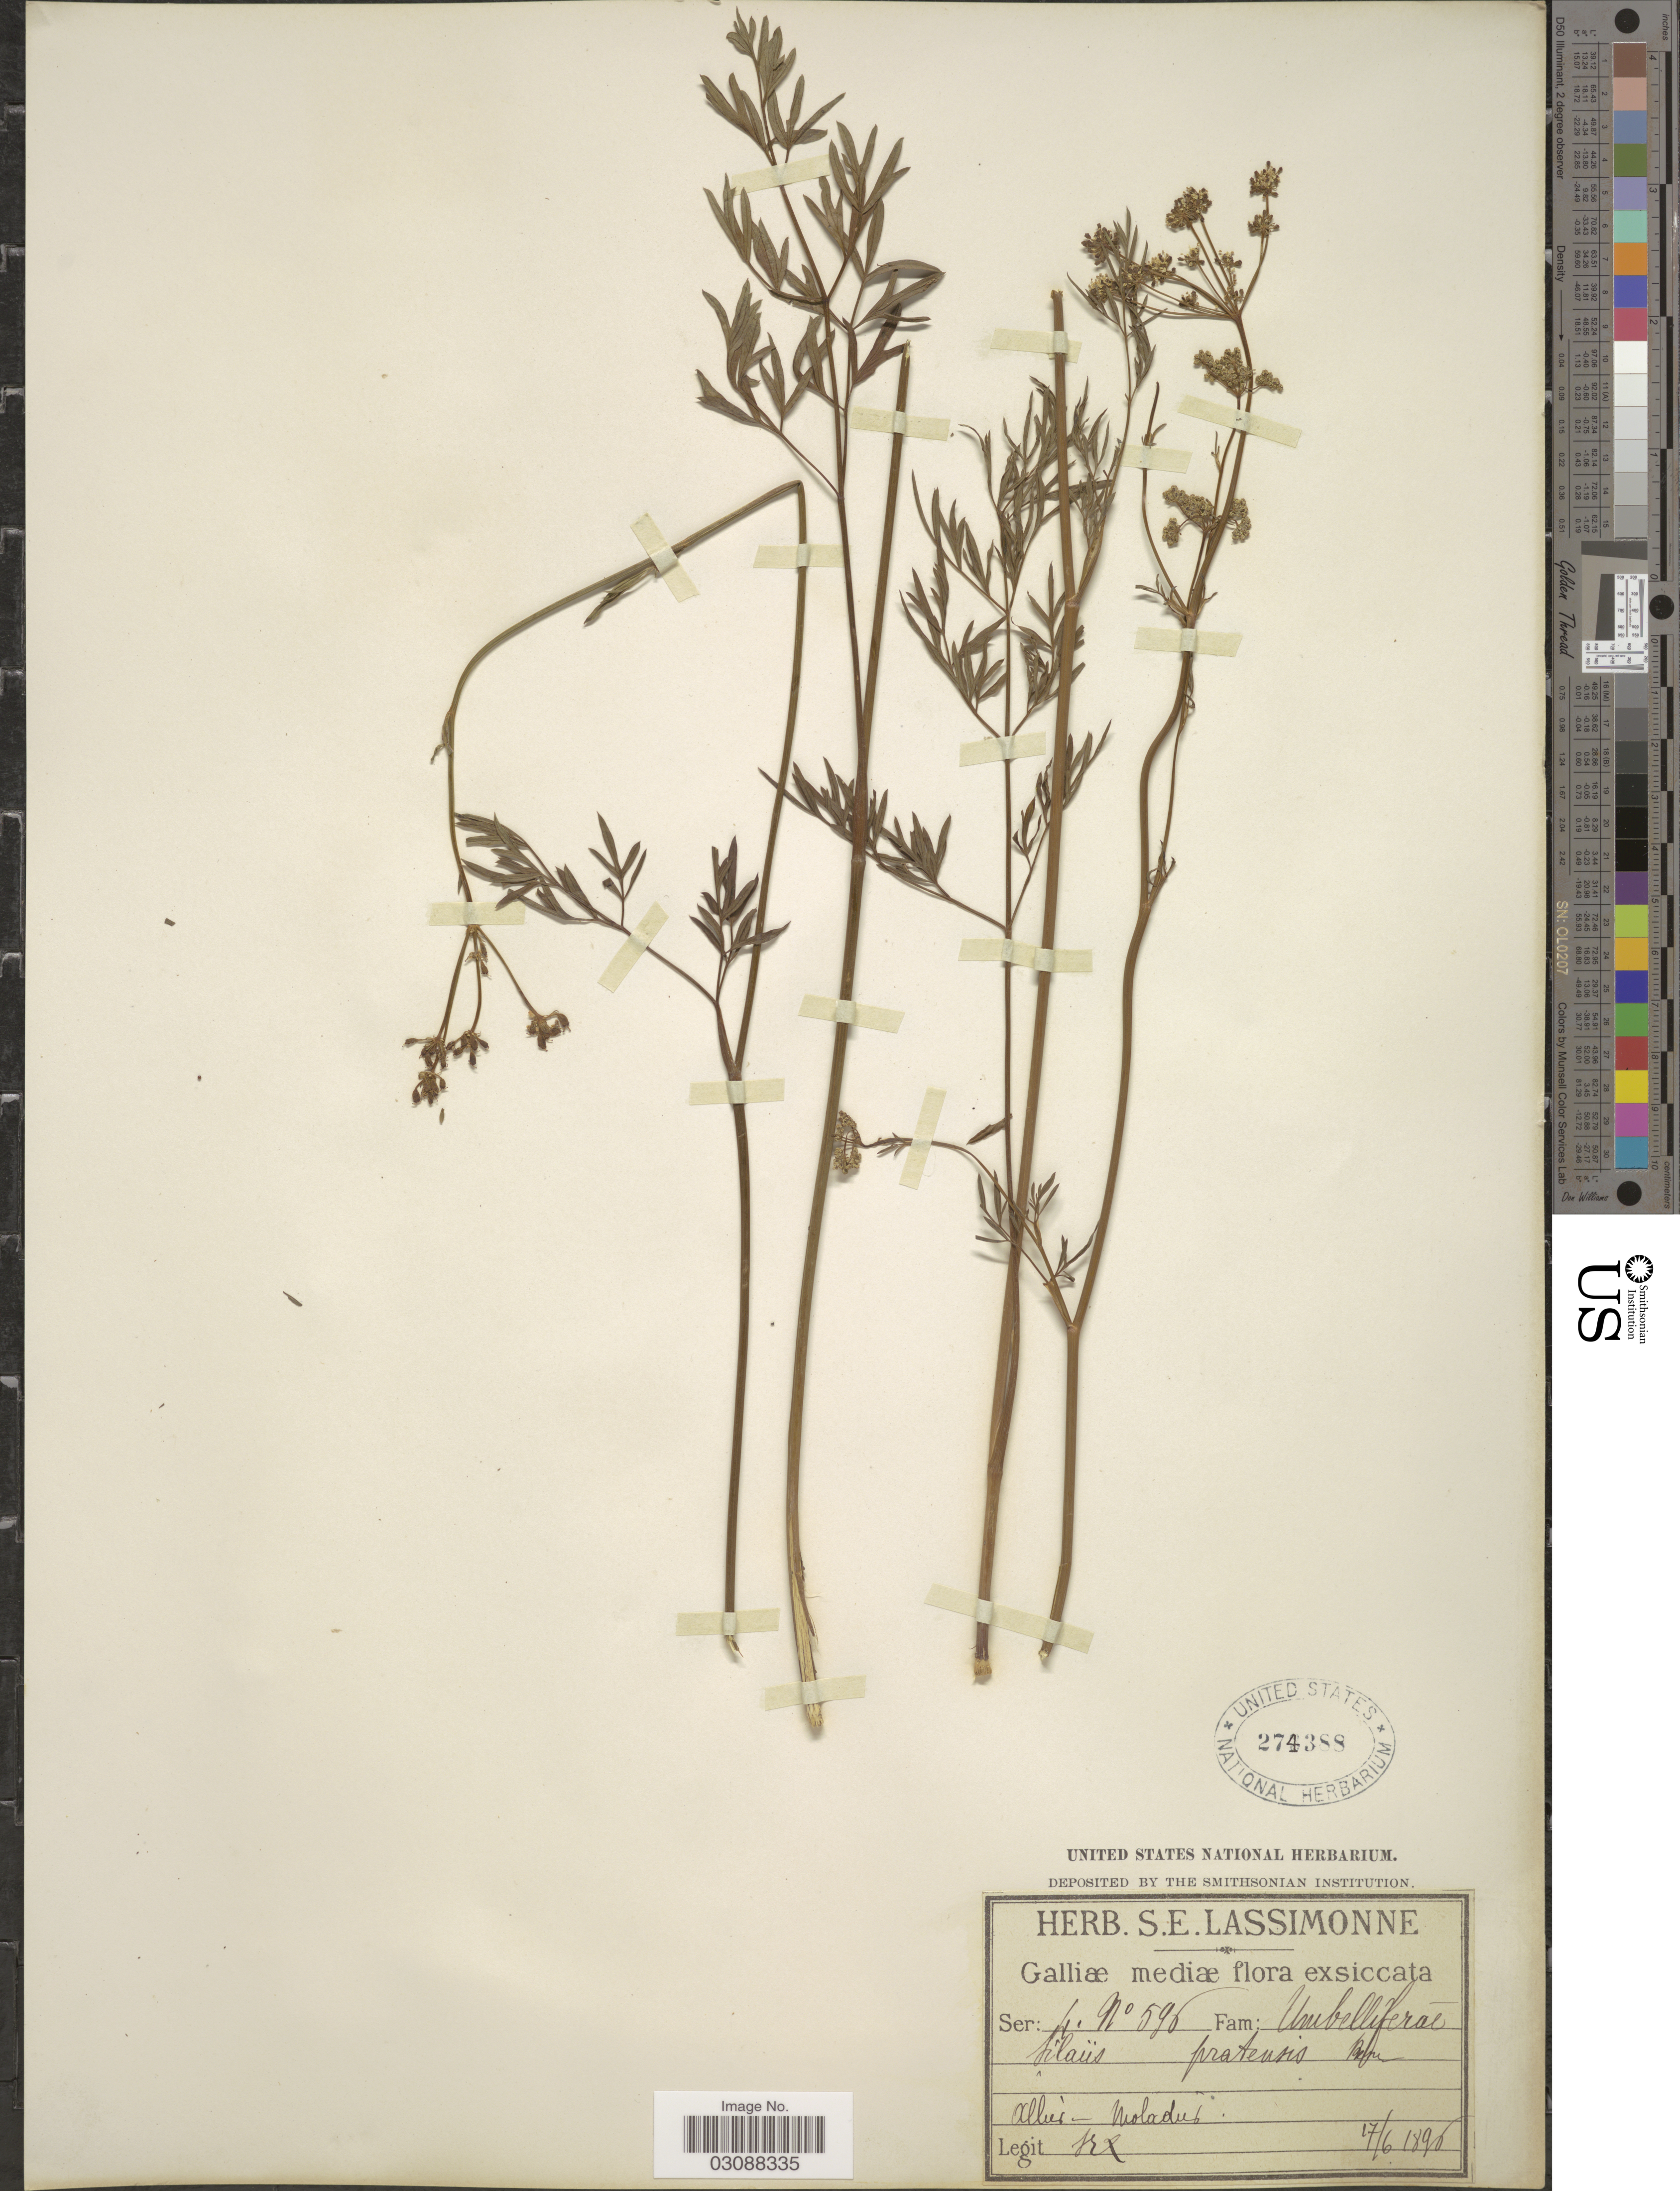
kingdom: Plantae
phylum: Tracheophyta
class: Magnoliopsida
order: Apiales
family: Apiaceae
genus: Silaus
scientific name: Silaus pratensis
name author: (Crantz) Besser ex Schult.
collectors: S. Lassimonne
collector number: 596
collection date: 1896-06-17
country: France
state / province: Auvergne-Rhône-Alpes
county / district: Allier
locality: Galliæ mediæ [Central France]. Allier - Moladier.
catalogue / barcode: US 274388